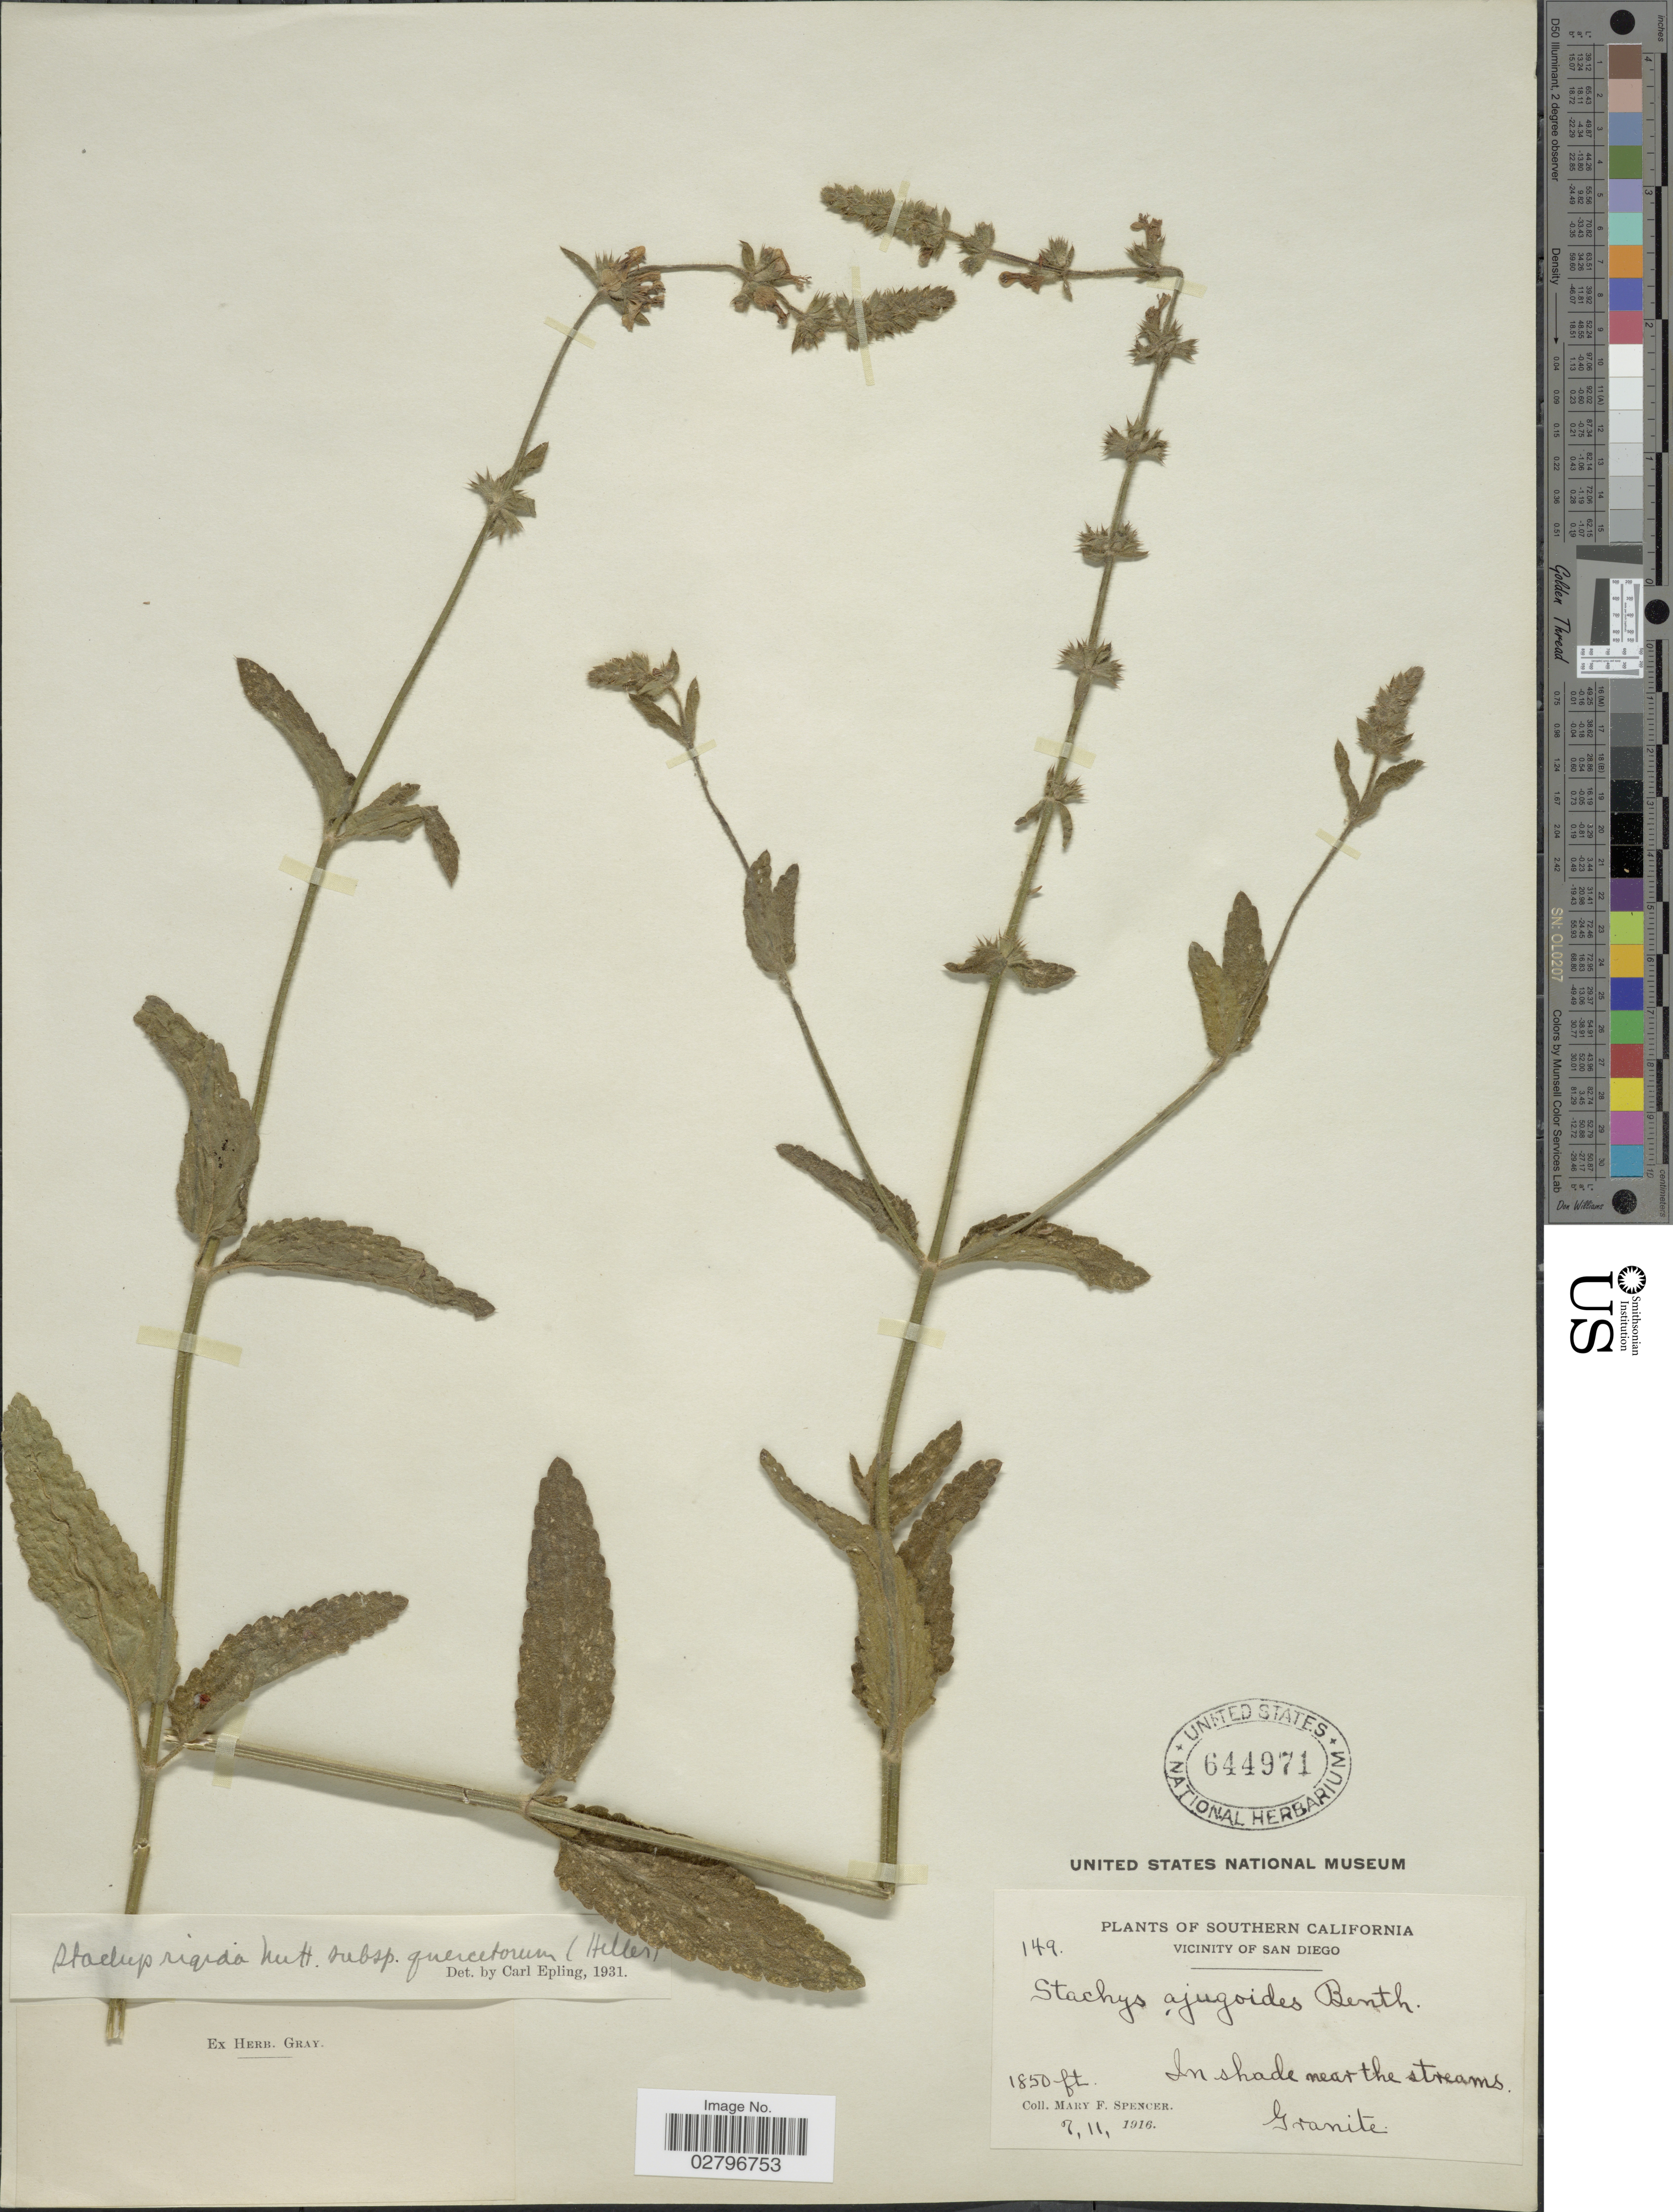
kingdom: Plantae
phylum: Tracheophyta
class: Magnoliopsida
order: Lamiales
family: Lamiaceae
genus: Stachys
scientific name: Stachys rigida subsp. quercetorum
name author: (A. Heller) Epling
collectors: M. Spencer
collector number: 149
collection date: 1916-07-11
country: United States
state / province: California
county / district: San Diego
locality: Southern California, Vicinity of San Diego, In shade near the streams.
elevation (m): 564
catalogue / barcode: US 644971